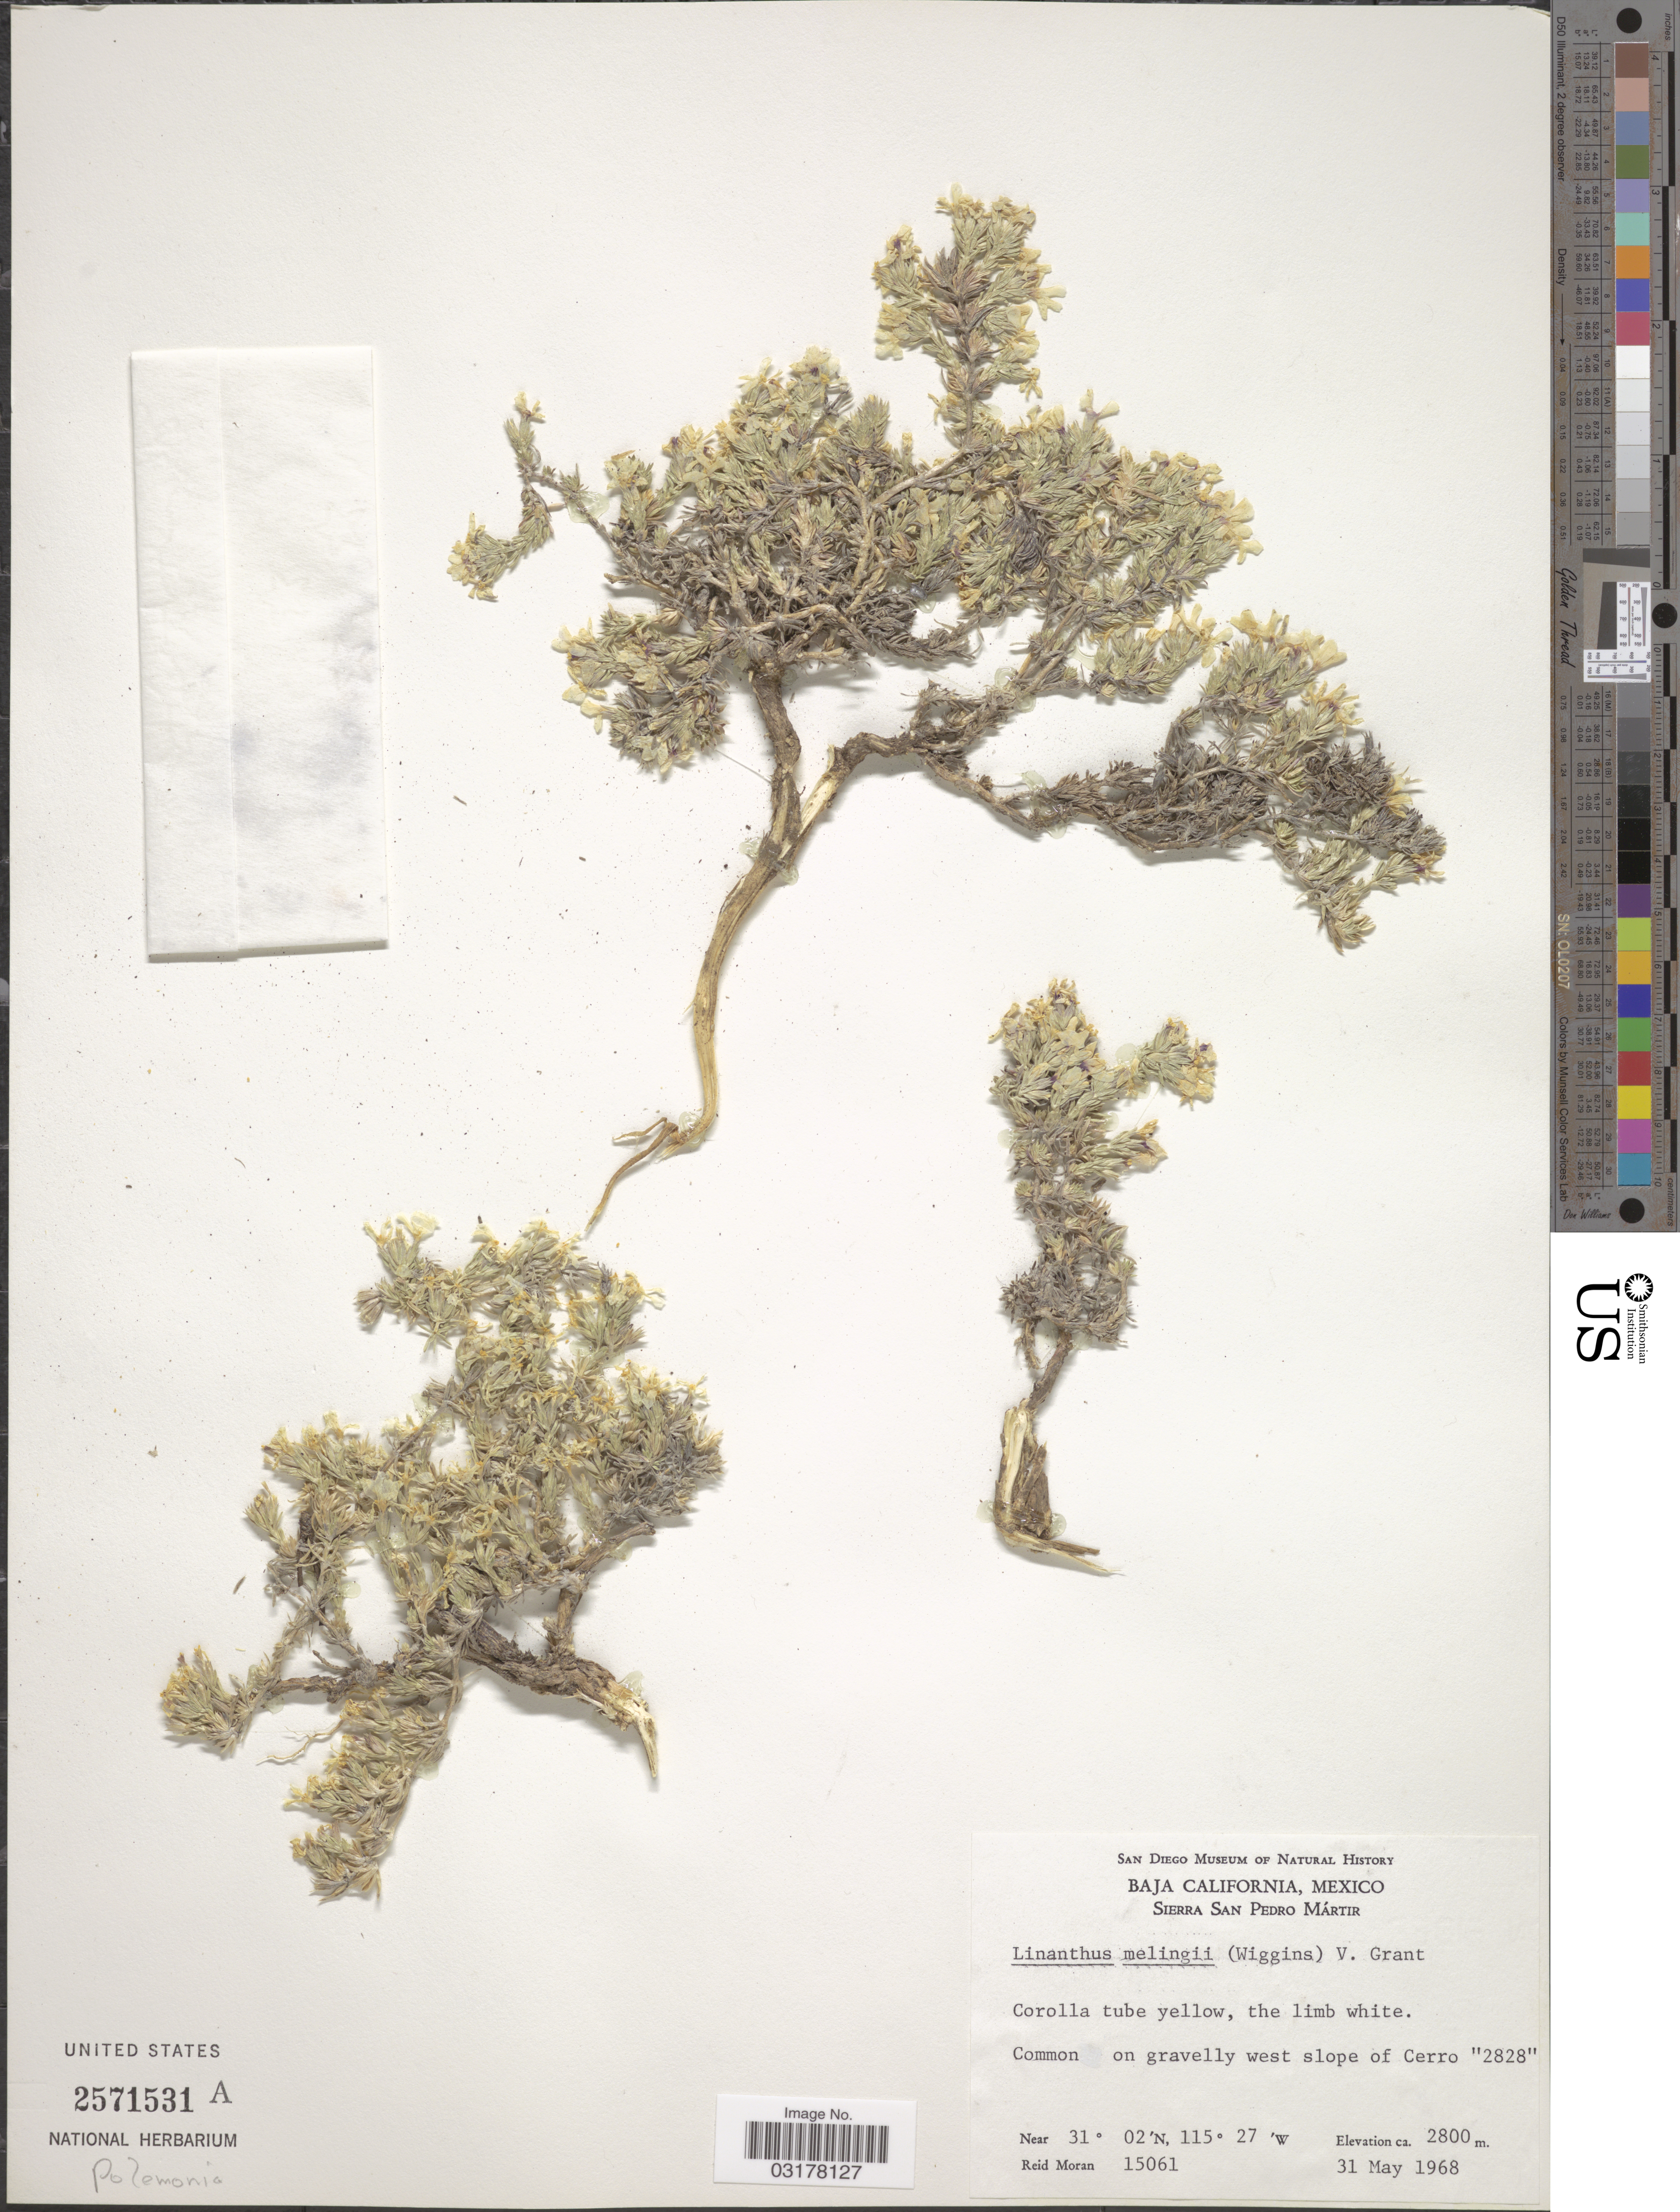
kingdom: Plantae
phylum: Tracheophyta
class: Magnoliopsida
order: Ericales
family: Polemoniaceae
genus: Leptosiphon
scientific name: Leptosiphon melingii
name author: (Wiggins) J.M. Porter & L.A. Johnson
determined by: Patterson, R.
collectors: R. Moran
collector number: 15061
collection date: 1968-05-31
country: Mexico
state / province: Baja California Norte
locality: Sierra San Pedro Mártir. West slope of Cerro "2828".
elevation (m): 2800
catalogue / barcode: US 2571531A